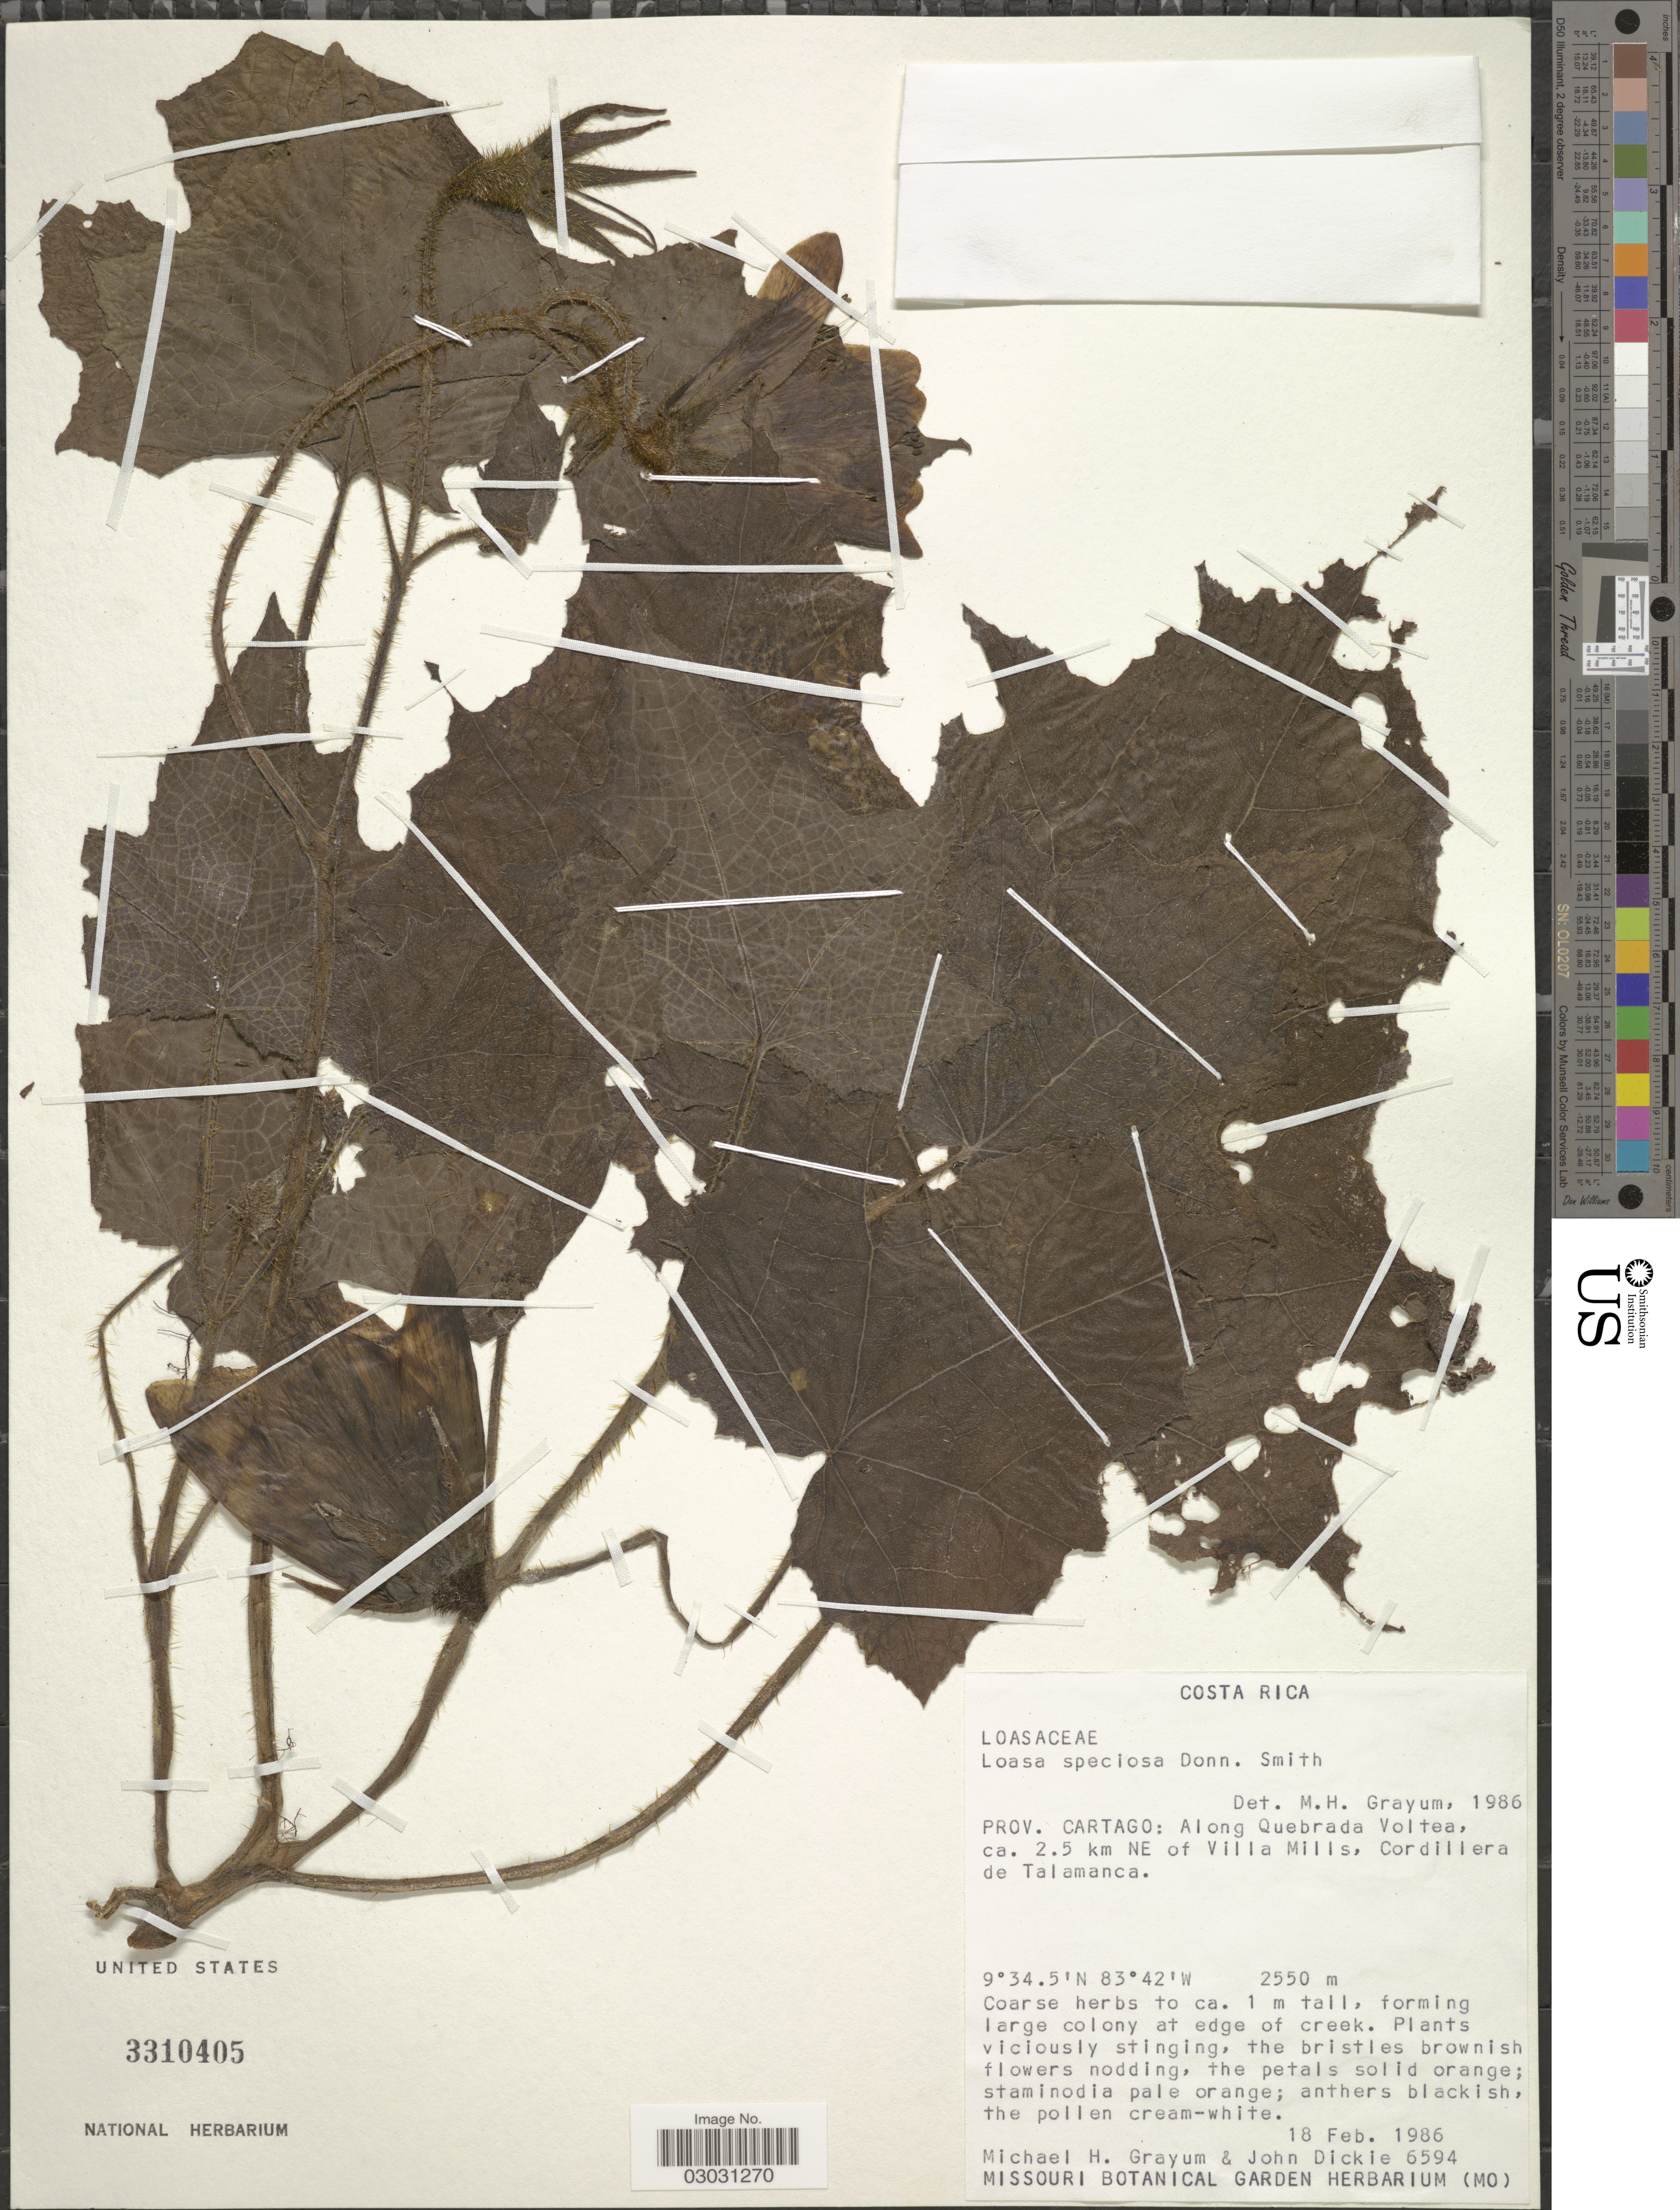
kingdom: Plantae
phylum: Tracheophyta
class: Magnoliopsida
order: Cornales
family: Loasaceae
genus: Nasa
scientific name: Nasa speciosa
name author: (Donn. Sm.) Weigend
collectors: M. H. Grayum & J. Dickie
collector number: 6594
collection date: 1986-02-18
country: Costa Rica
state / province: Cartago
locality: Along Quebrada Voltea, ca. 2.5 km NE of Villa Mills, Cordillera de Talamanca.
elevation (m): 2550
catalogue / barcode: US 3310405